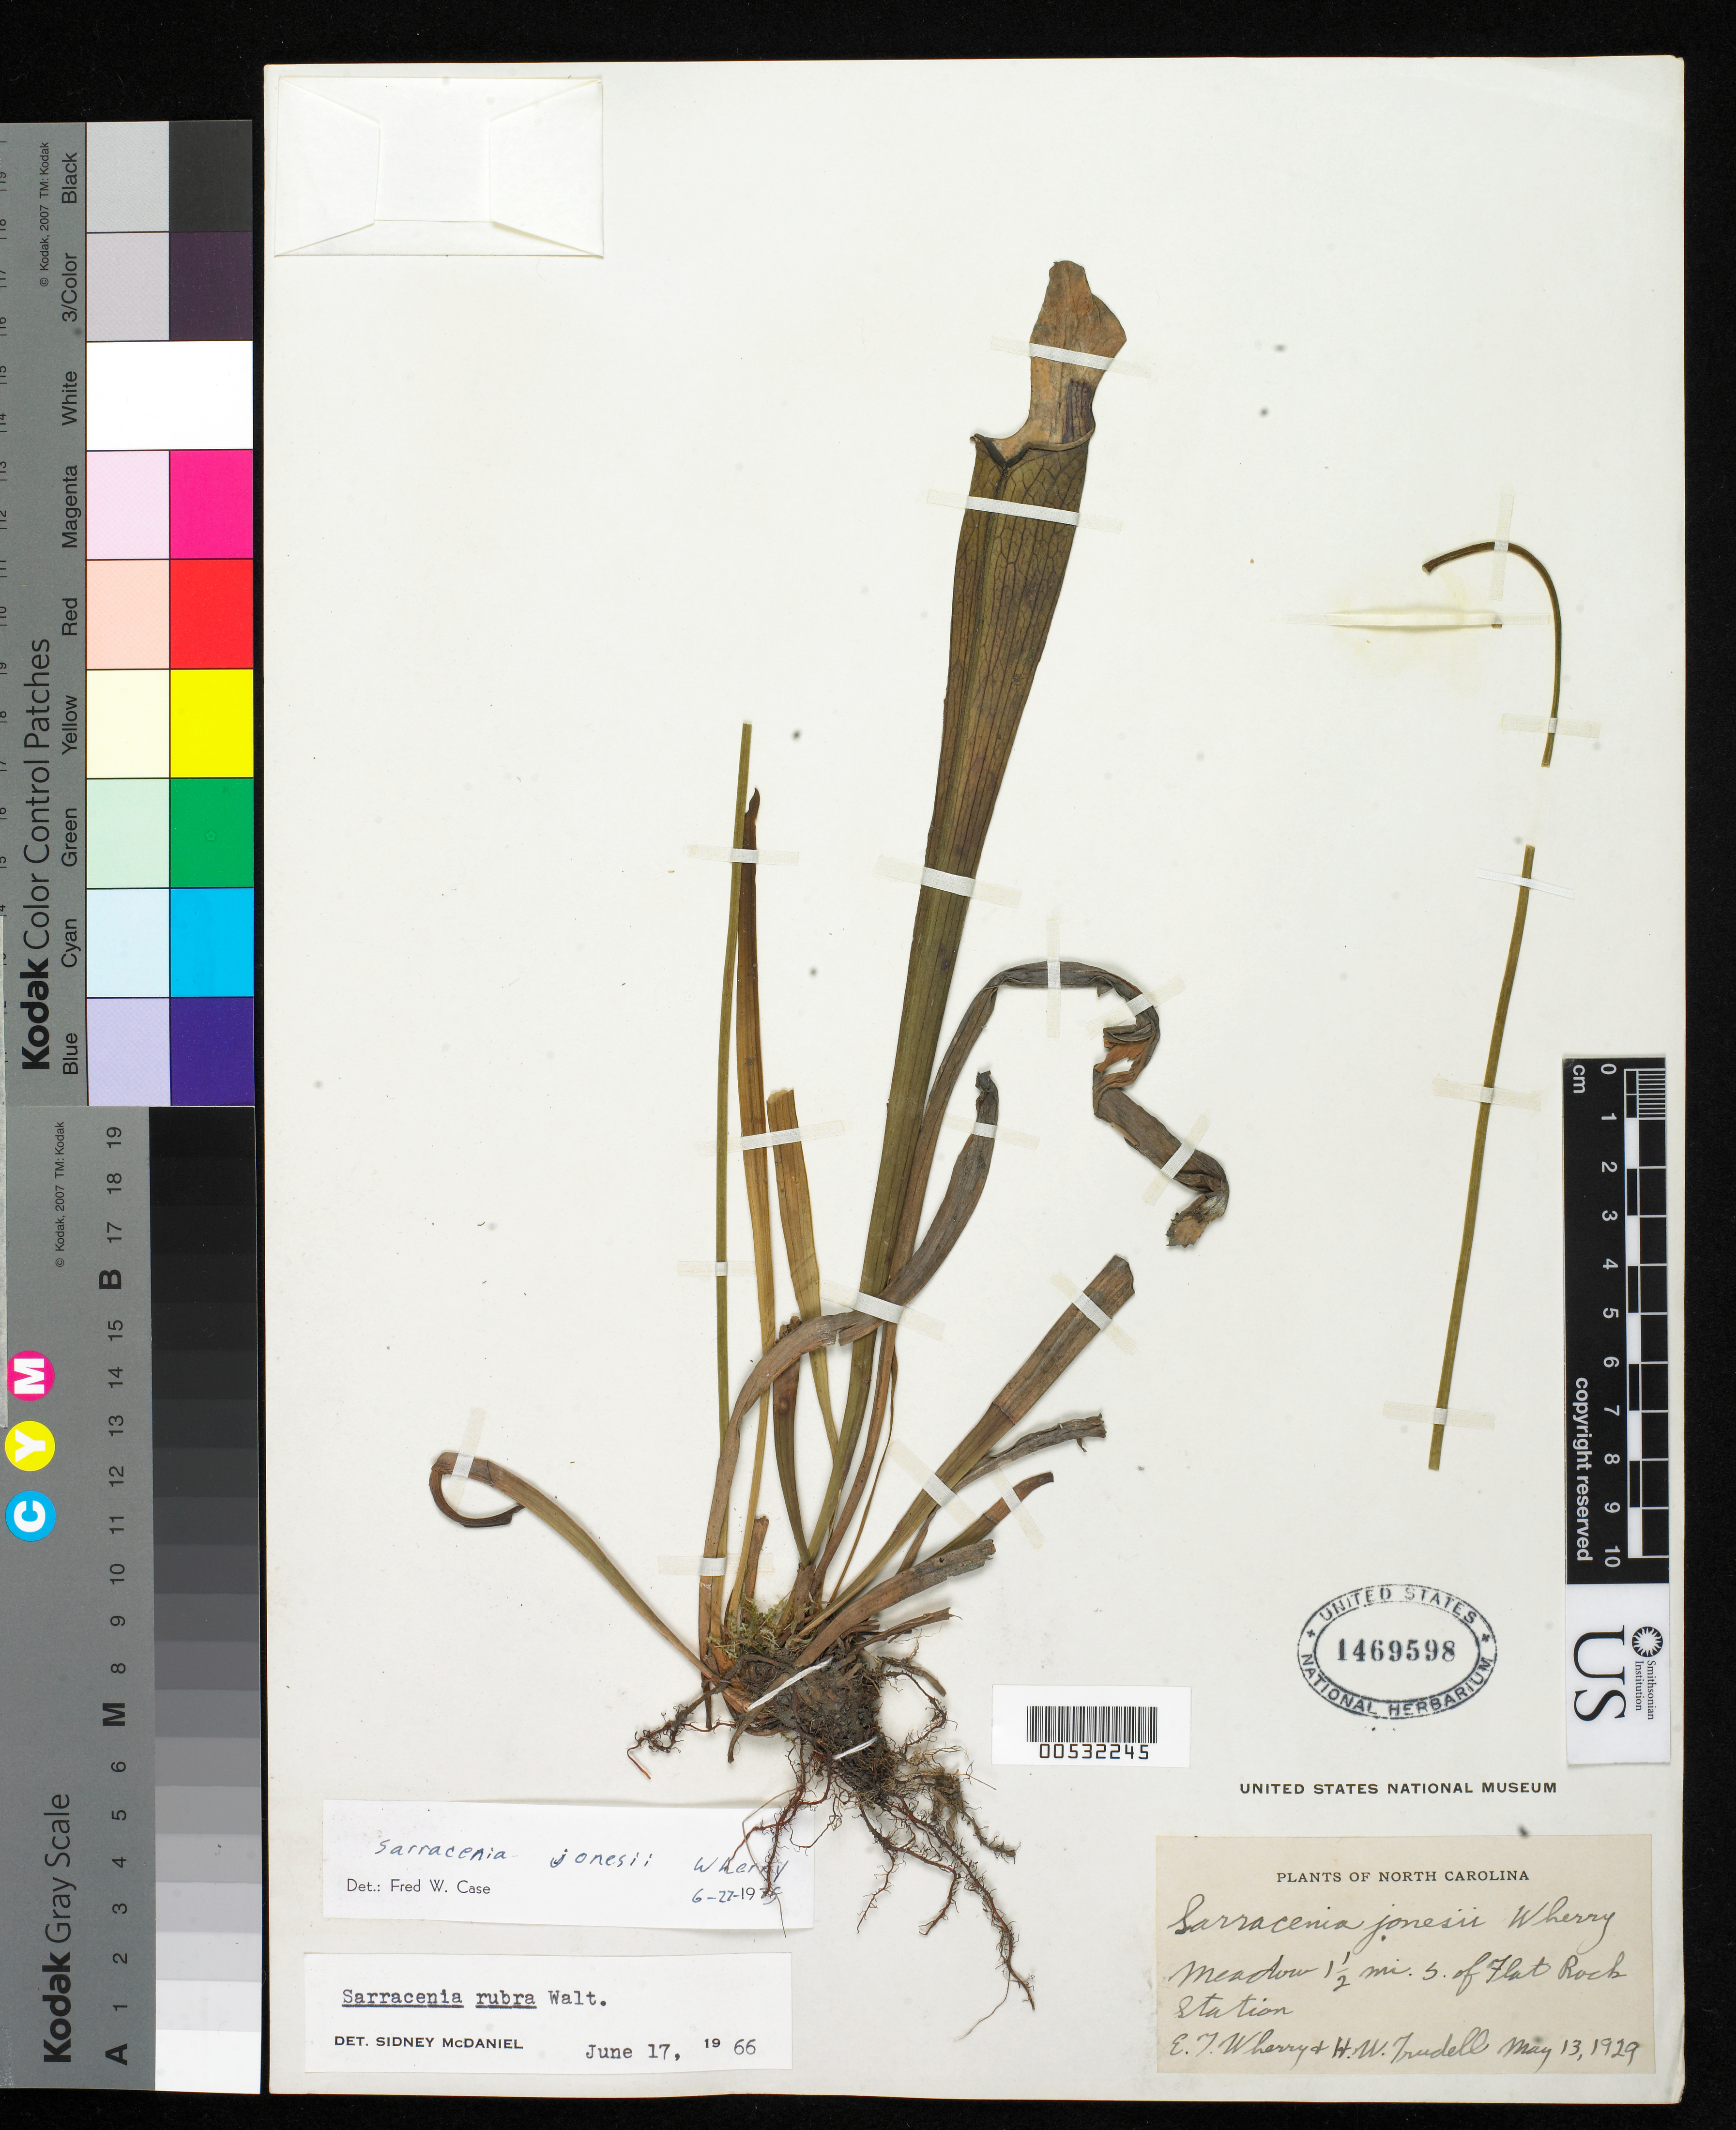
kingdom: Plantae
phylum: Tracheophyta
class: Magnoliopsida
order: Ericales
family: Sarraceniaceae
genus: Sarracenia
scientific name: Sarracenia jonesii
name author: Wherry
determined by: Case, F. W.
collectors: E. T. Wherry & H. Trudell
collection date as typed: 13 May 1929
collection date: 1929-05-13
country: United States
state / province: North Carolina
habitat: Meadow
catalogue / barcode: US 1469598